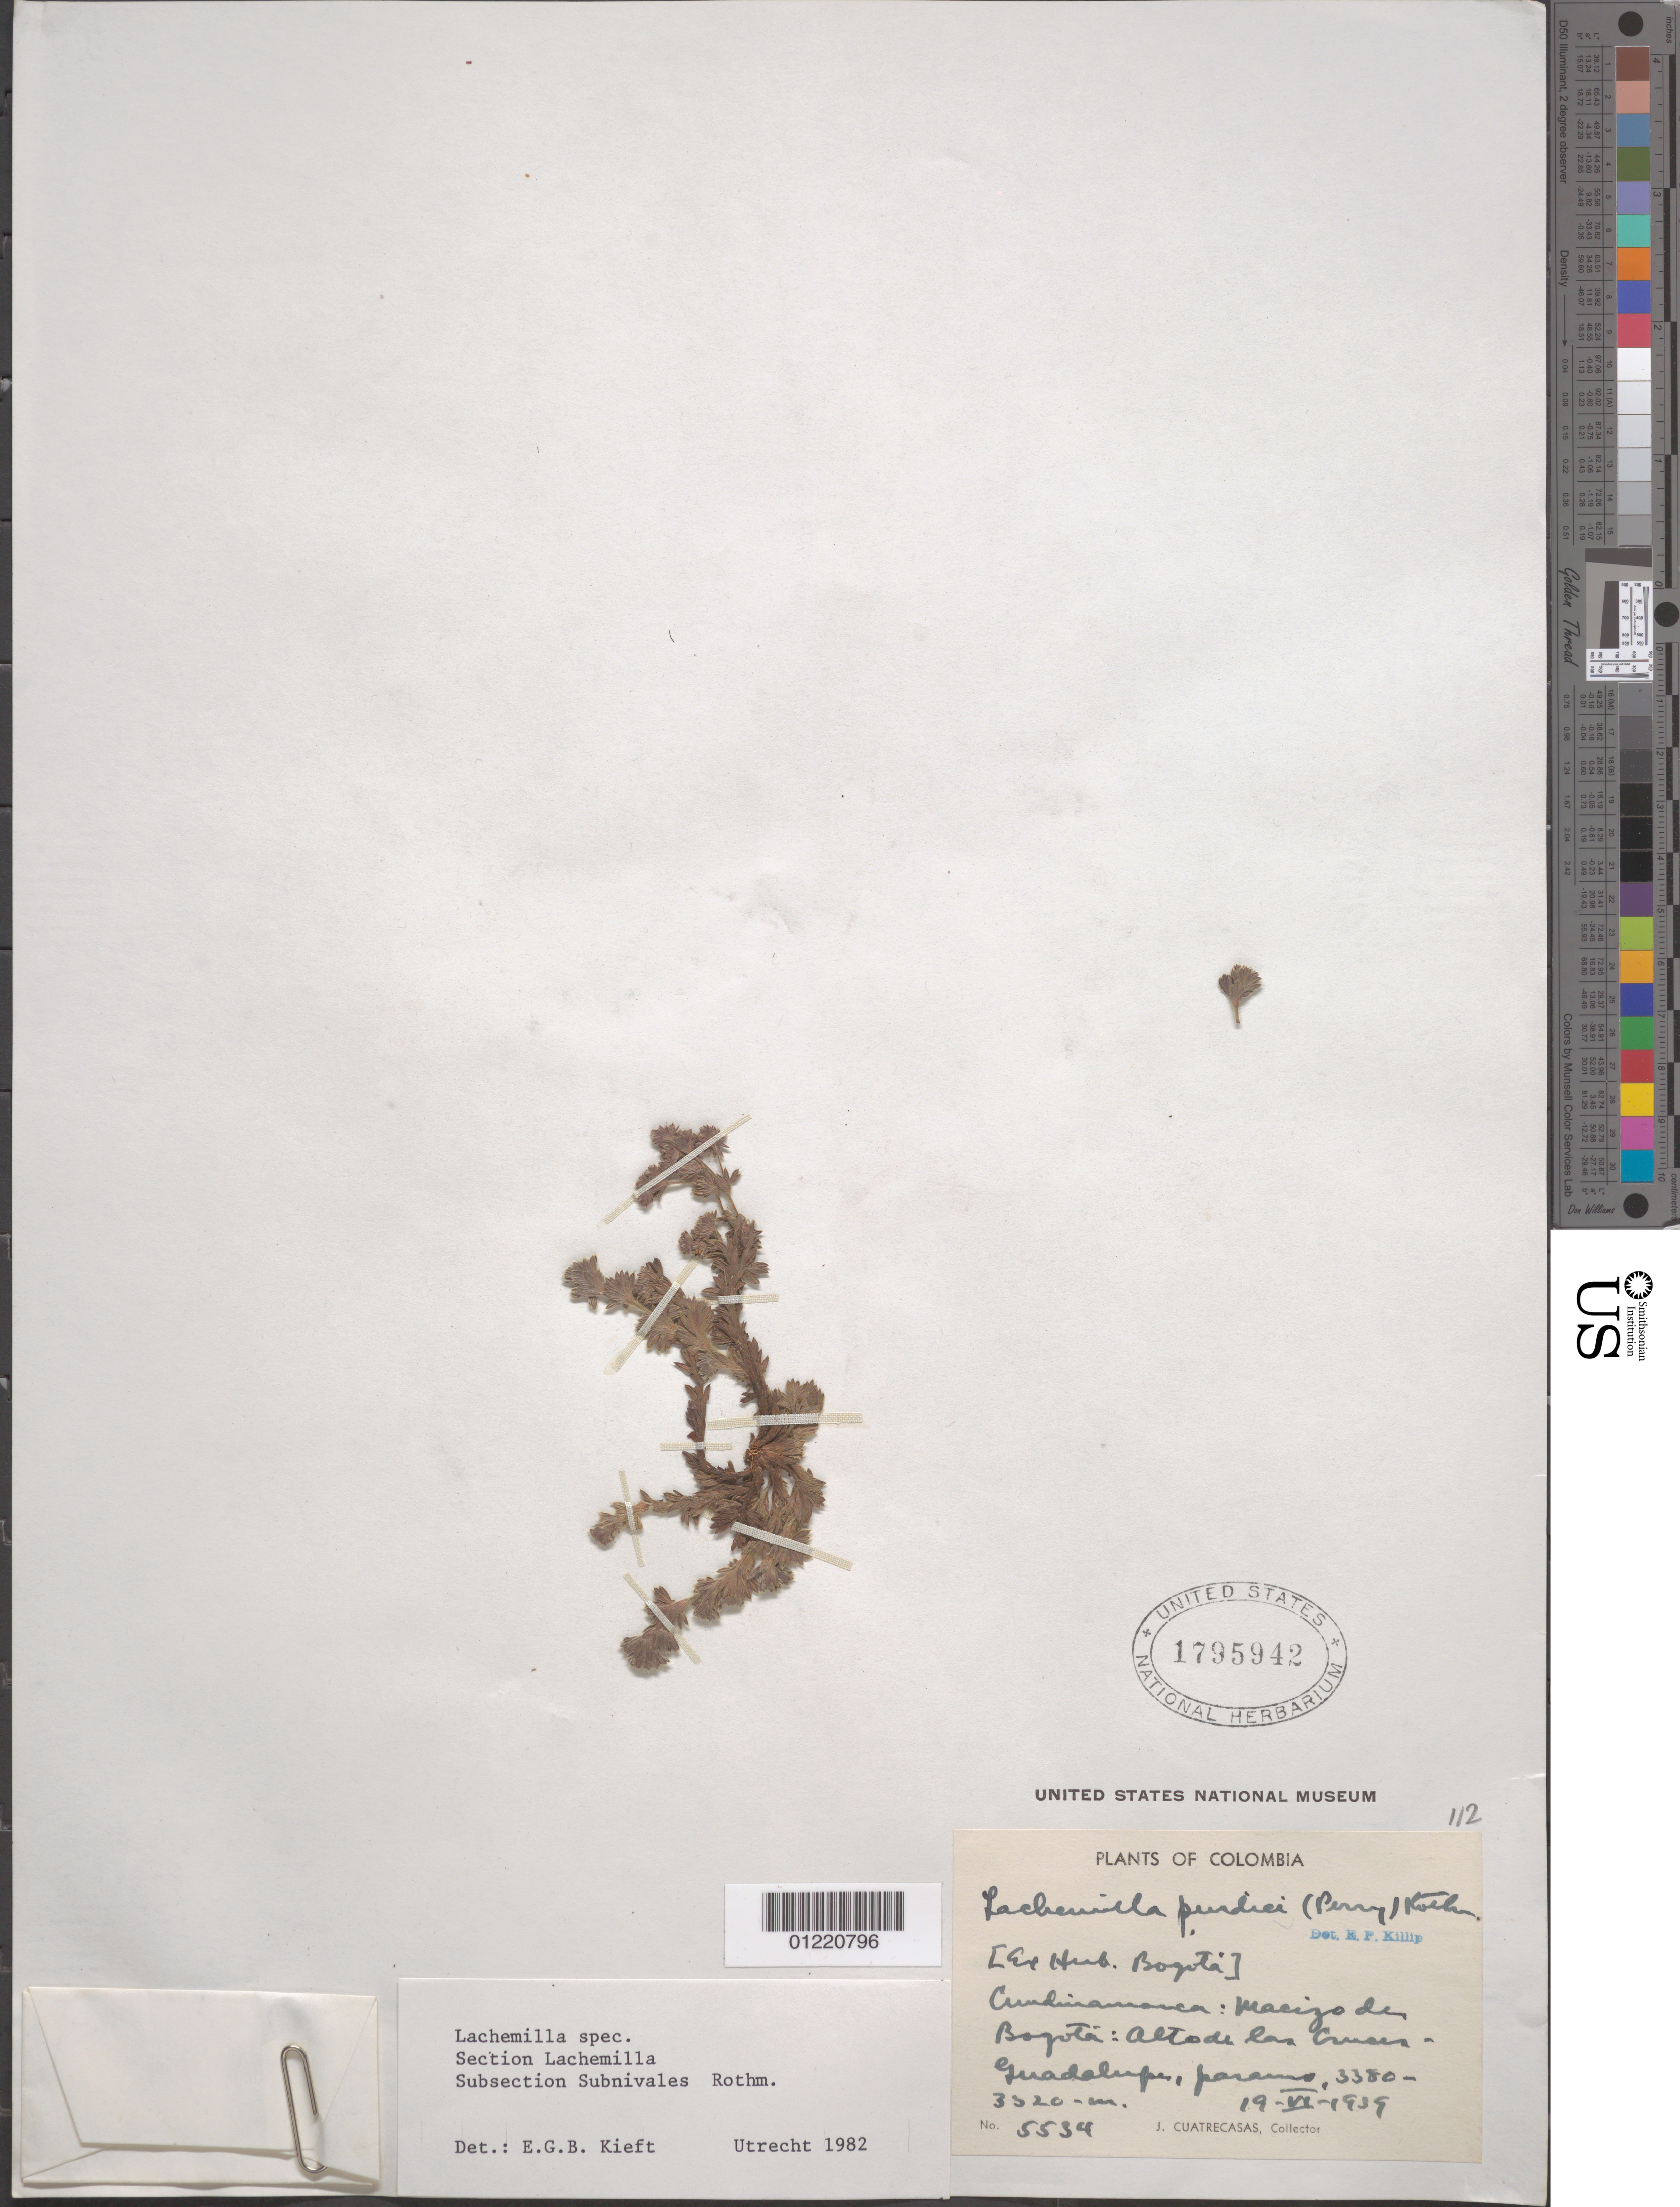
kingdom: Plantae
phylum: Tracheophyta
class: Magnoliopsida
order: Rosales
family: Rosaceae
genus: Lachemilla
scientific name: Lachemilla sp.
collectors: J. Cuatrecasas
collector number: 5534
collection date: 1939-06-19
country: Colombia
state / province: Cundinamarca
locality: Macizo de Bogota: Alto de las Cruces, Guadalupe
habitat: Paramo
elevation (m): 3320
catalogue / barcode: US 1795942